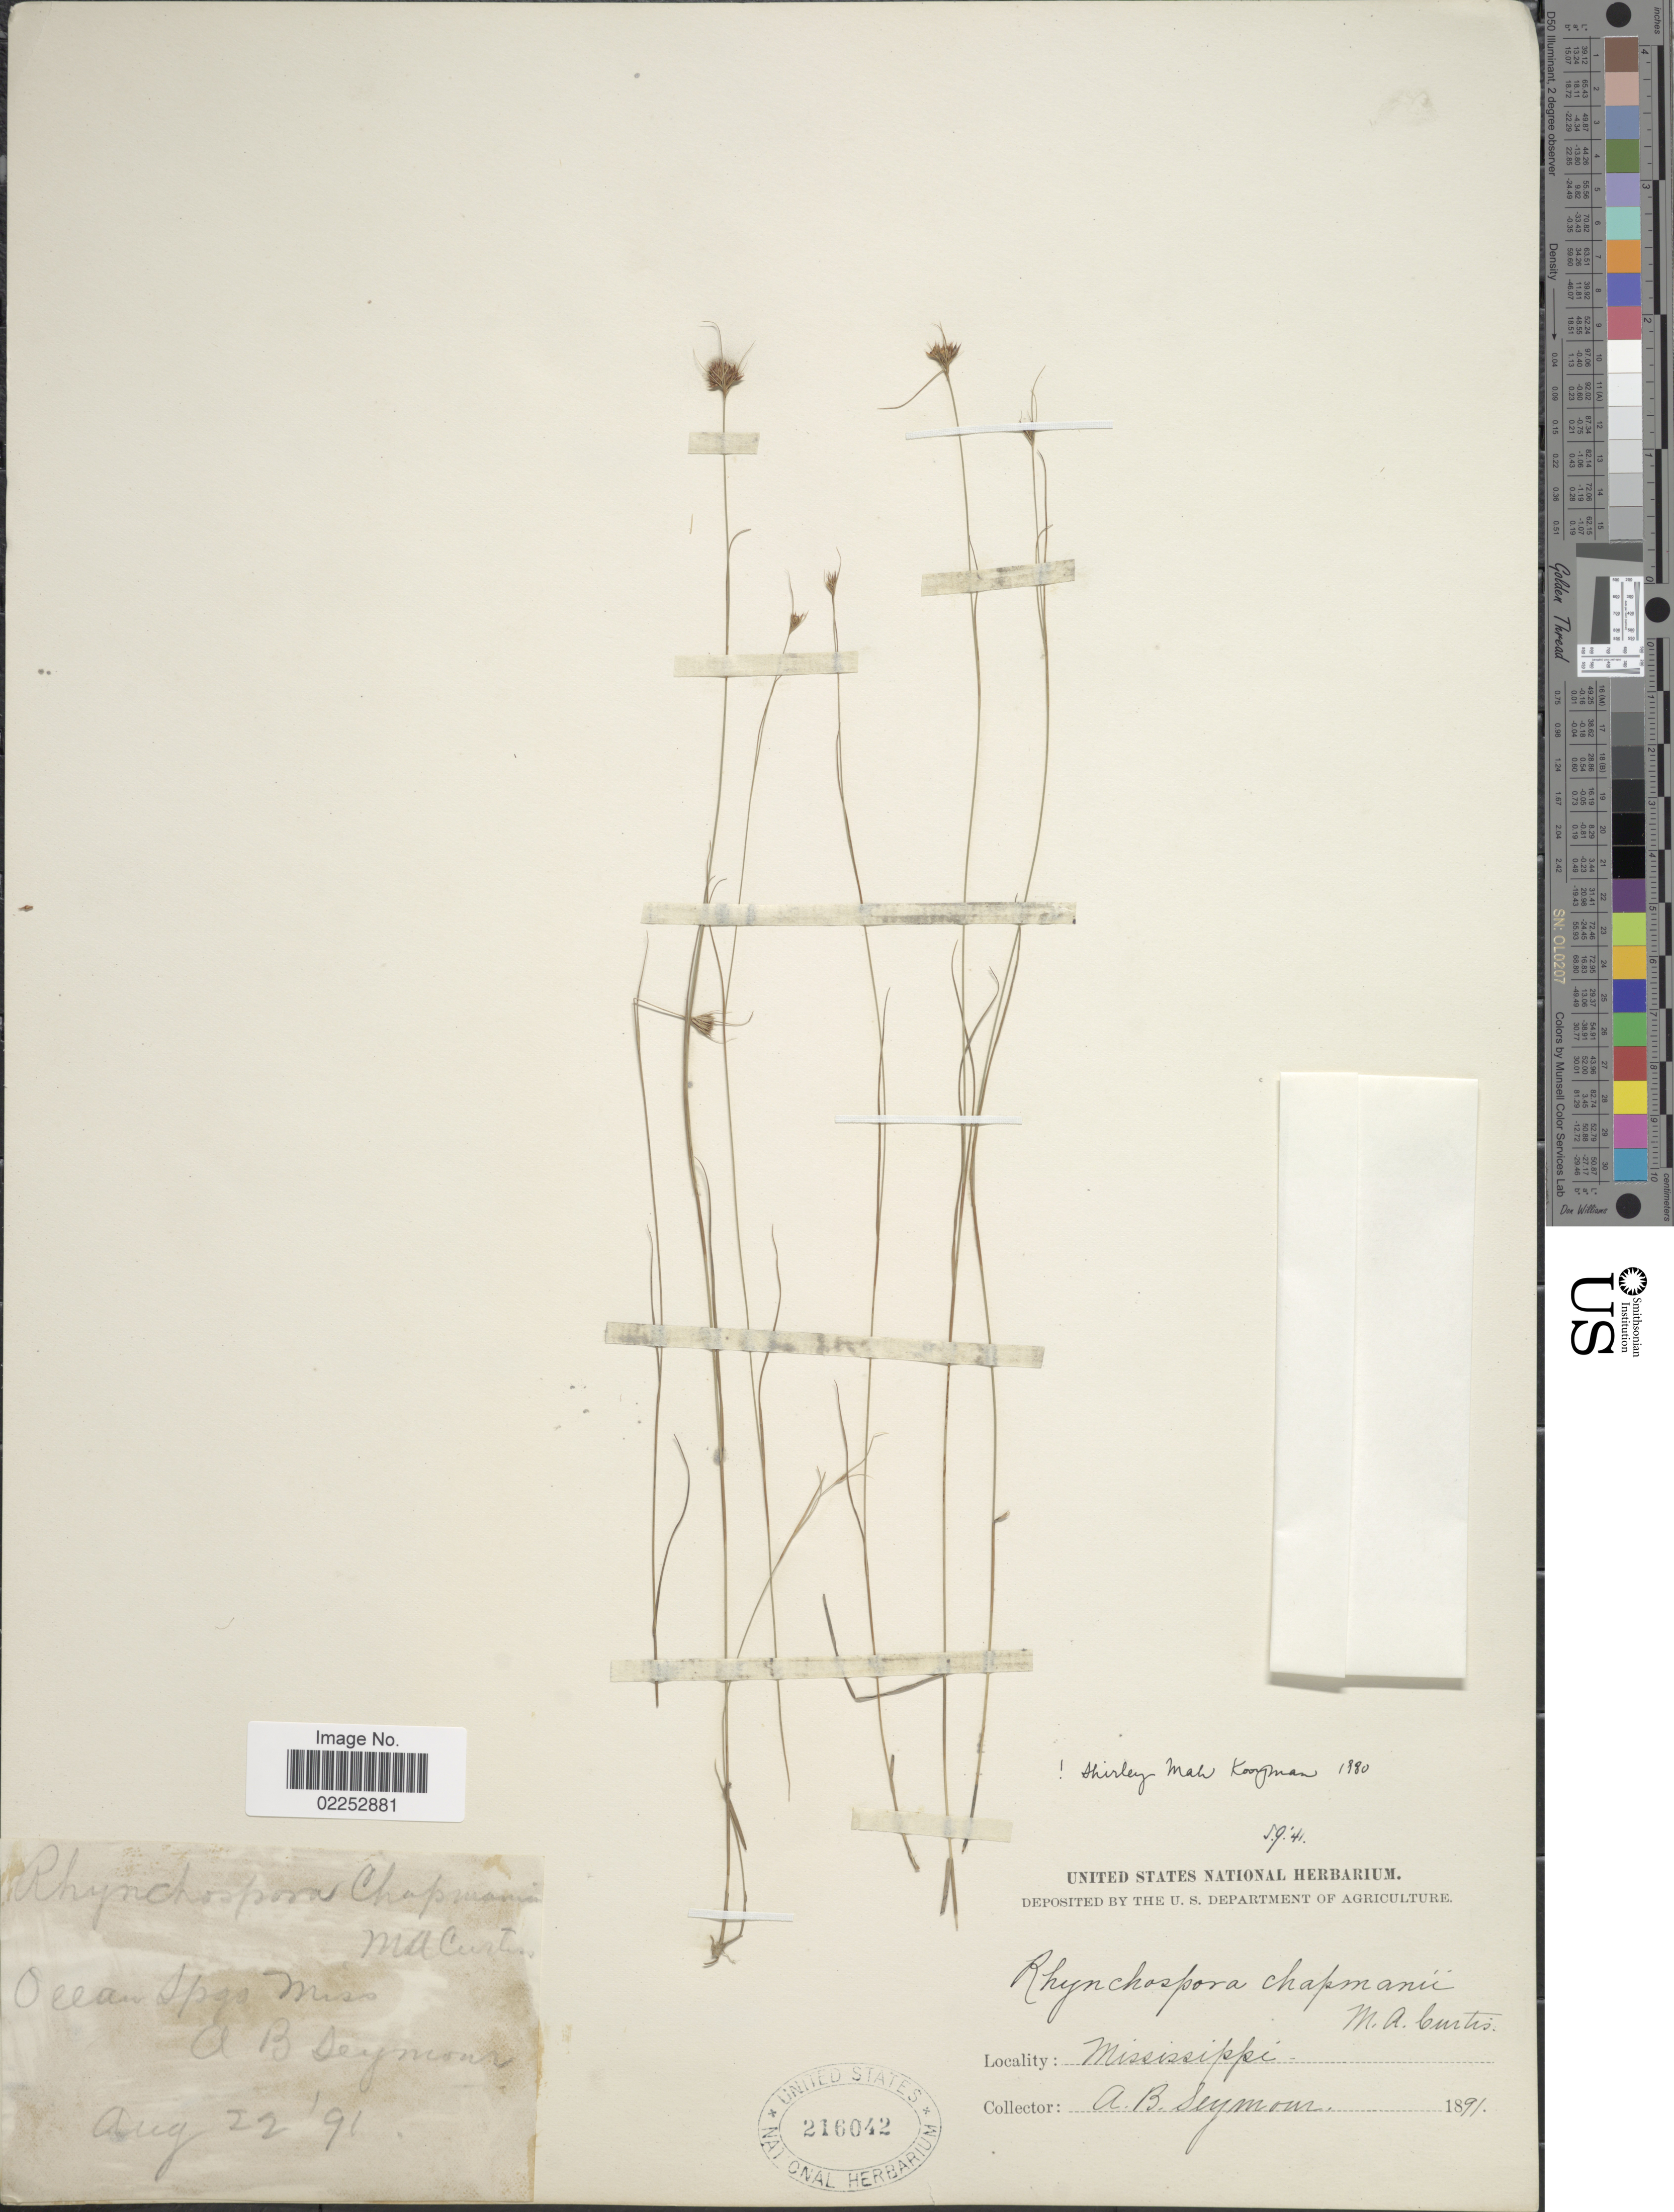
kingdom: Plantae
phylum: Tracheophyta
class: Liliopsida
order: Poales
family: Cyperaceae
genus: Rhynchospora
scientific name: Rhynchospora chapmanii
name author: M.A. Curtis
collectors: A. Seymour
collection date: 1891-08-22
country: United States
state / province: Mississippi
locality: Ocean Spgs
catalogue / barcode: US 216042